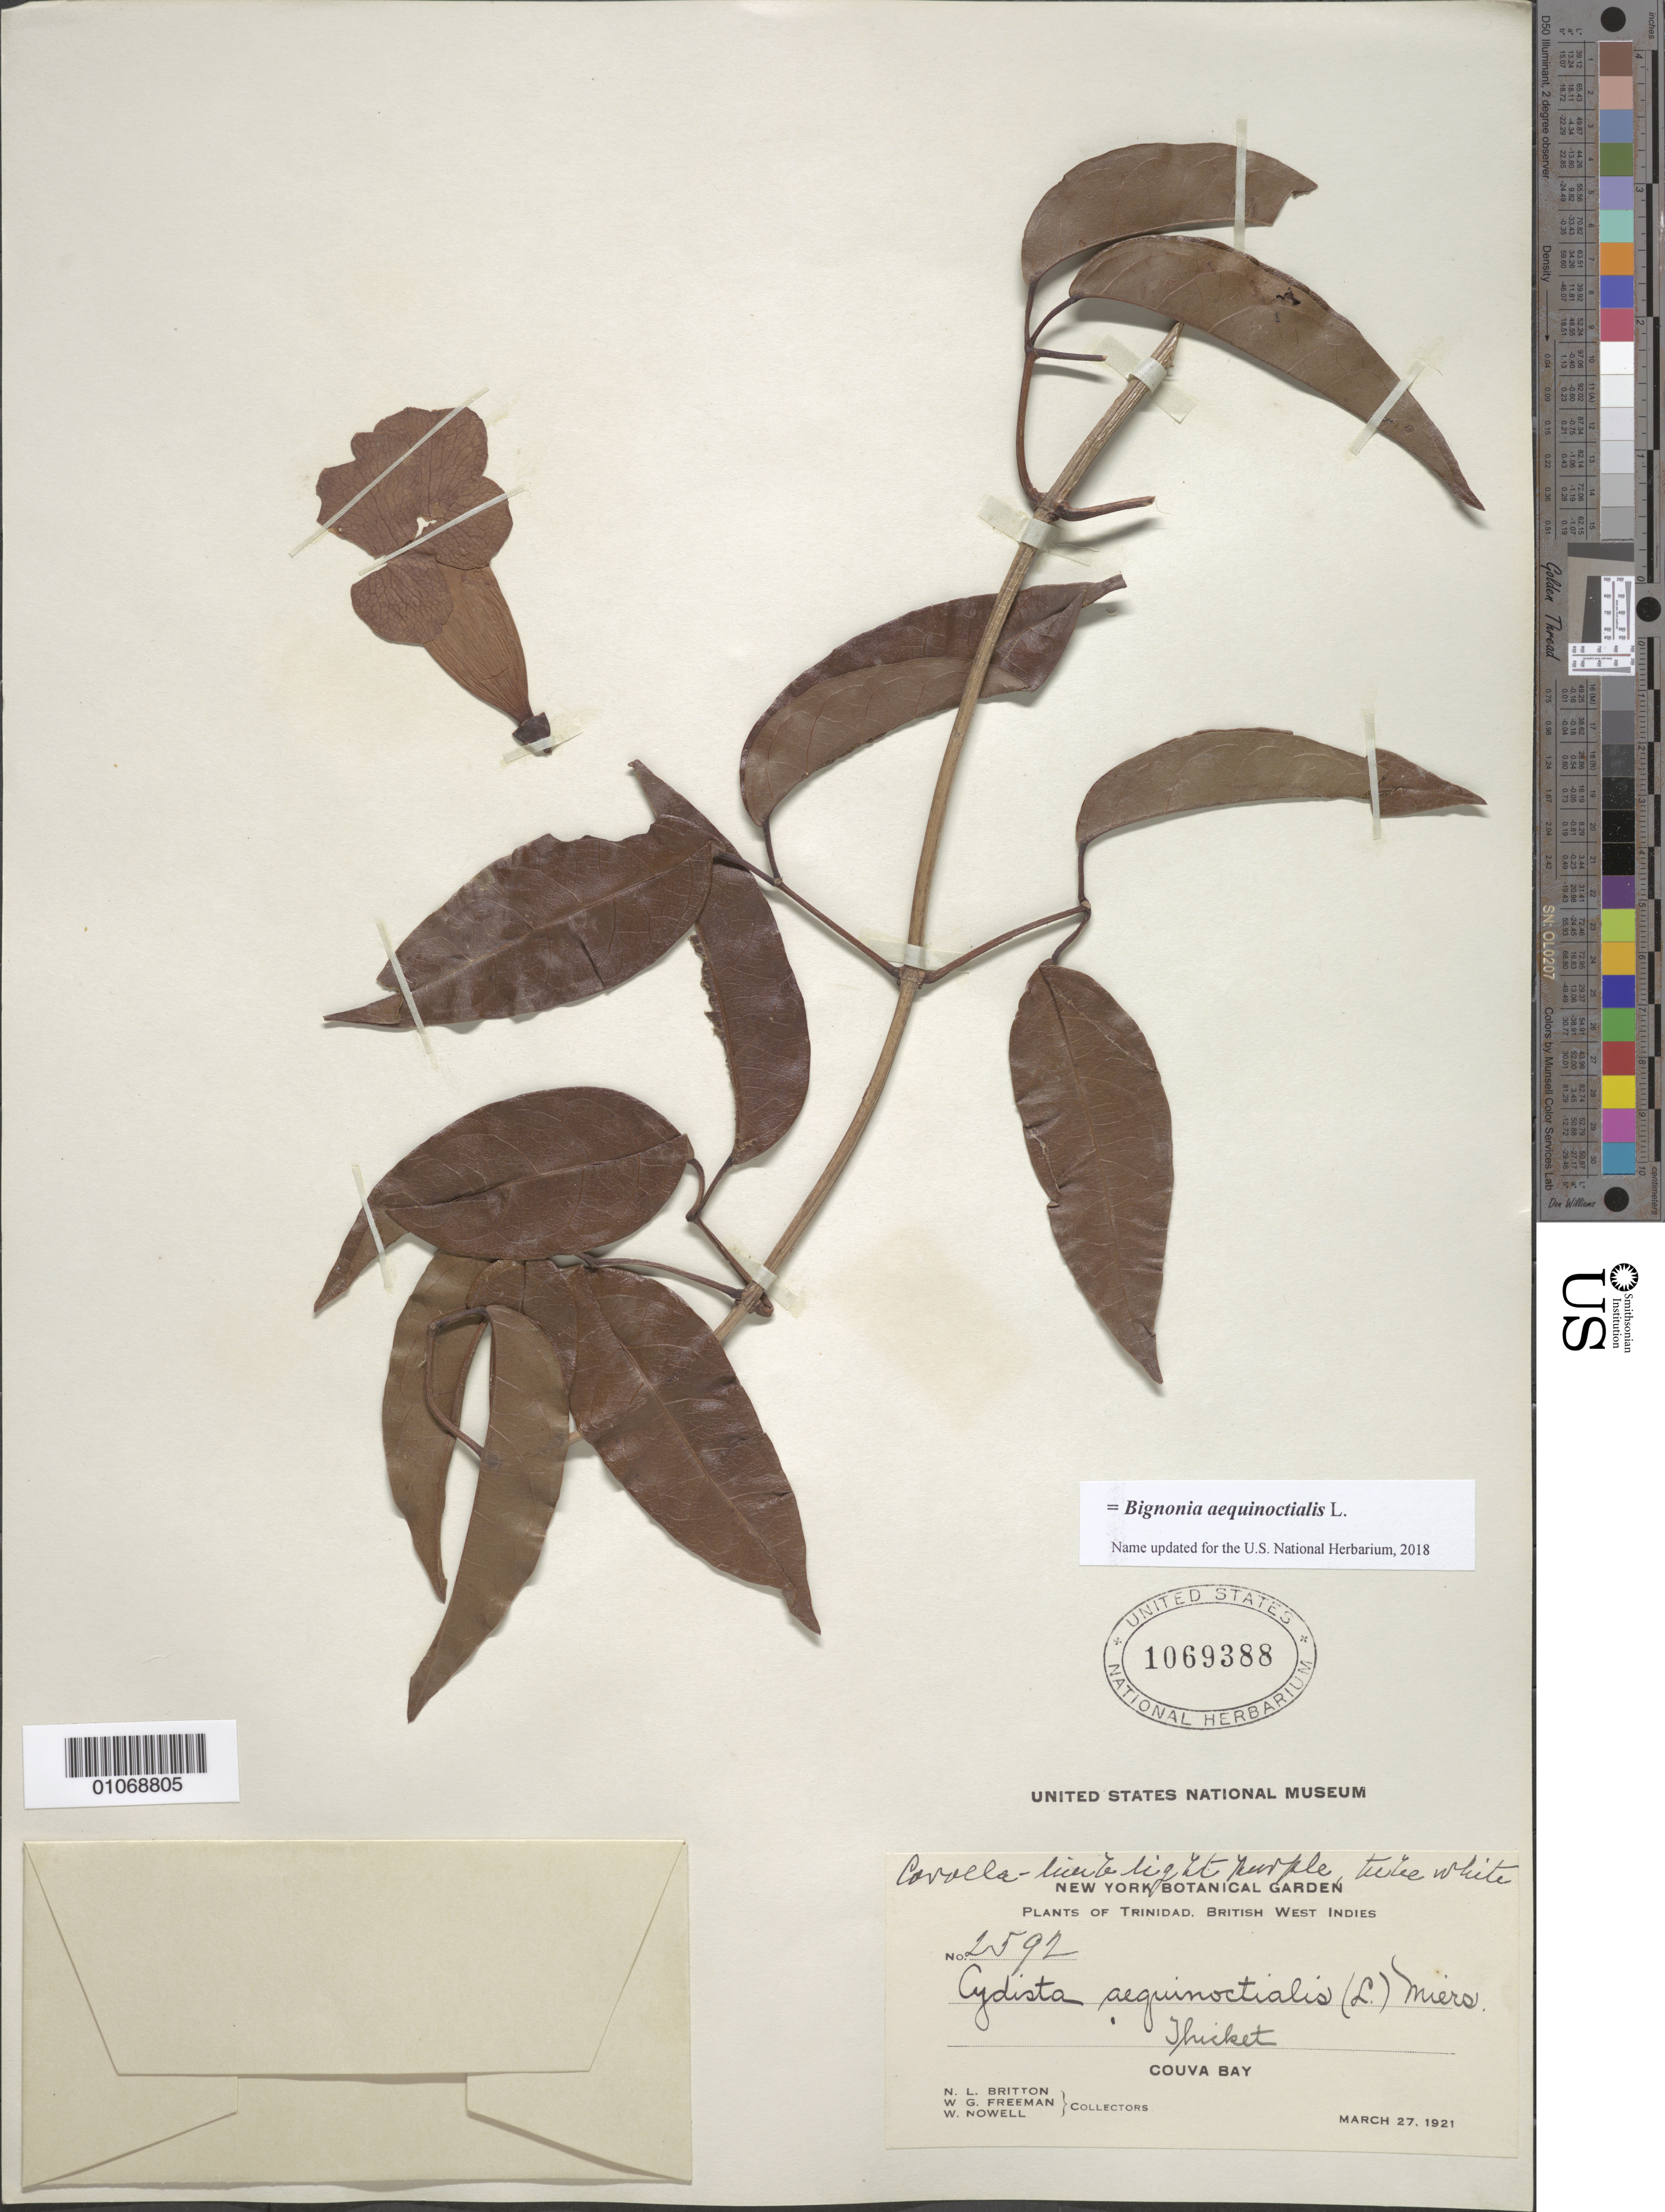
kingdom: Plantae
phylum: Tracheophyta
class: Magnoliopsida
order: Lamiales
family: Bignoniaceae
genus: Bignonia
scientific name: Bignonia aequinoctialis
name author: L.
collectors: N. Britton, W. Freeman & W. Nowell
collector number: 2592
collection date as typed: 27 Mar 1921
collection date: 1921-03-27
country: Trinidad and Tobago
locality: Couva Bay, thicket.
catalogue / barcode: US 1069388